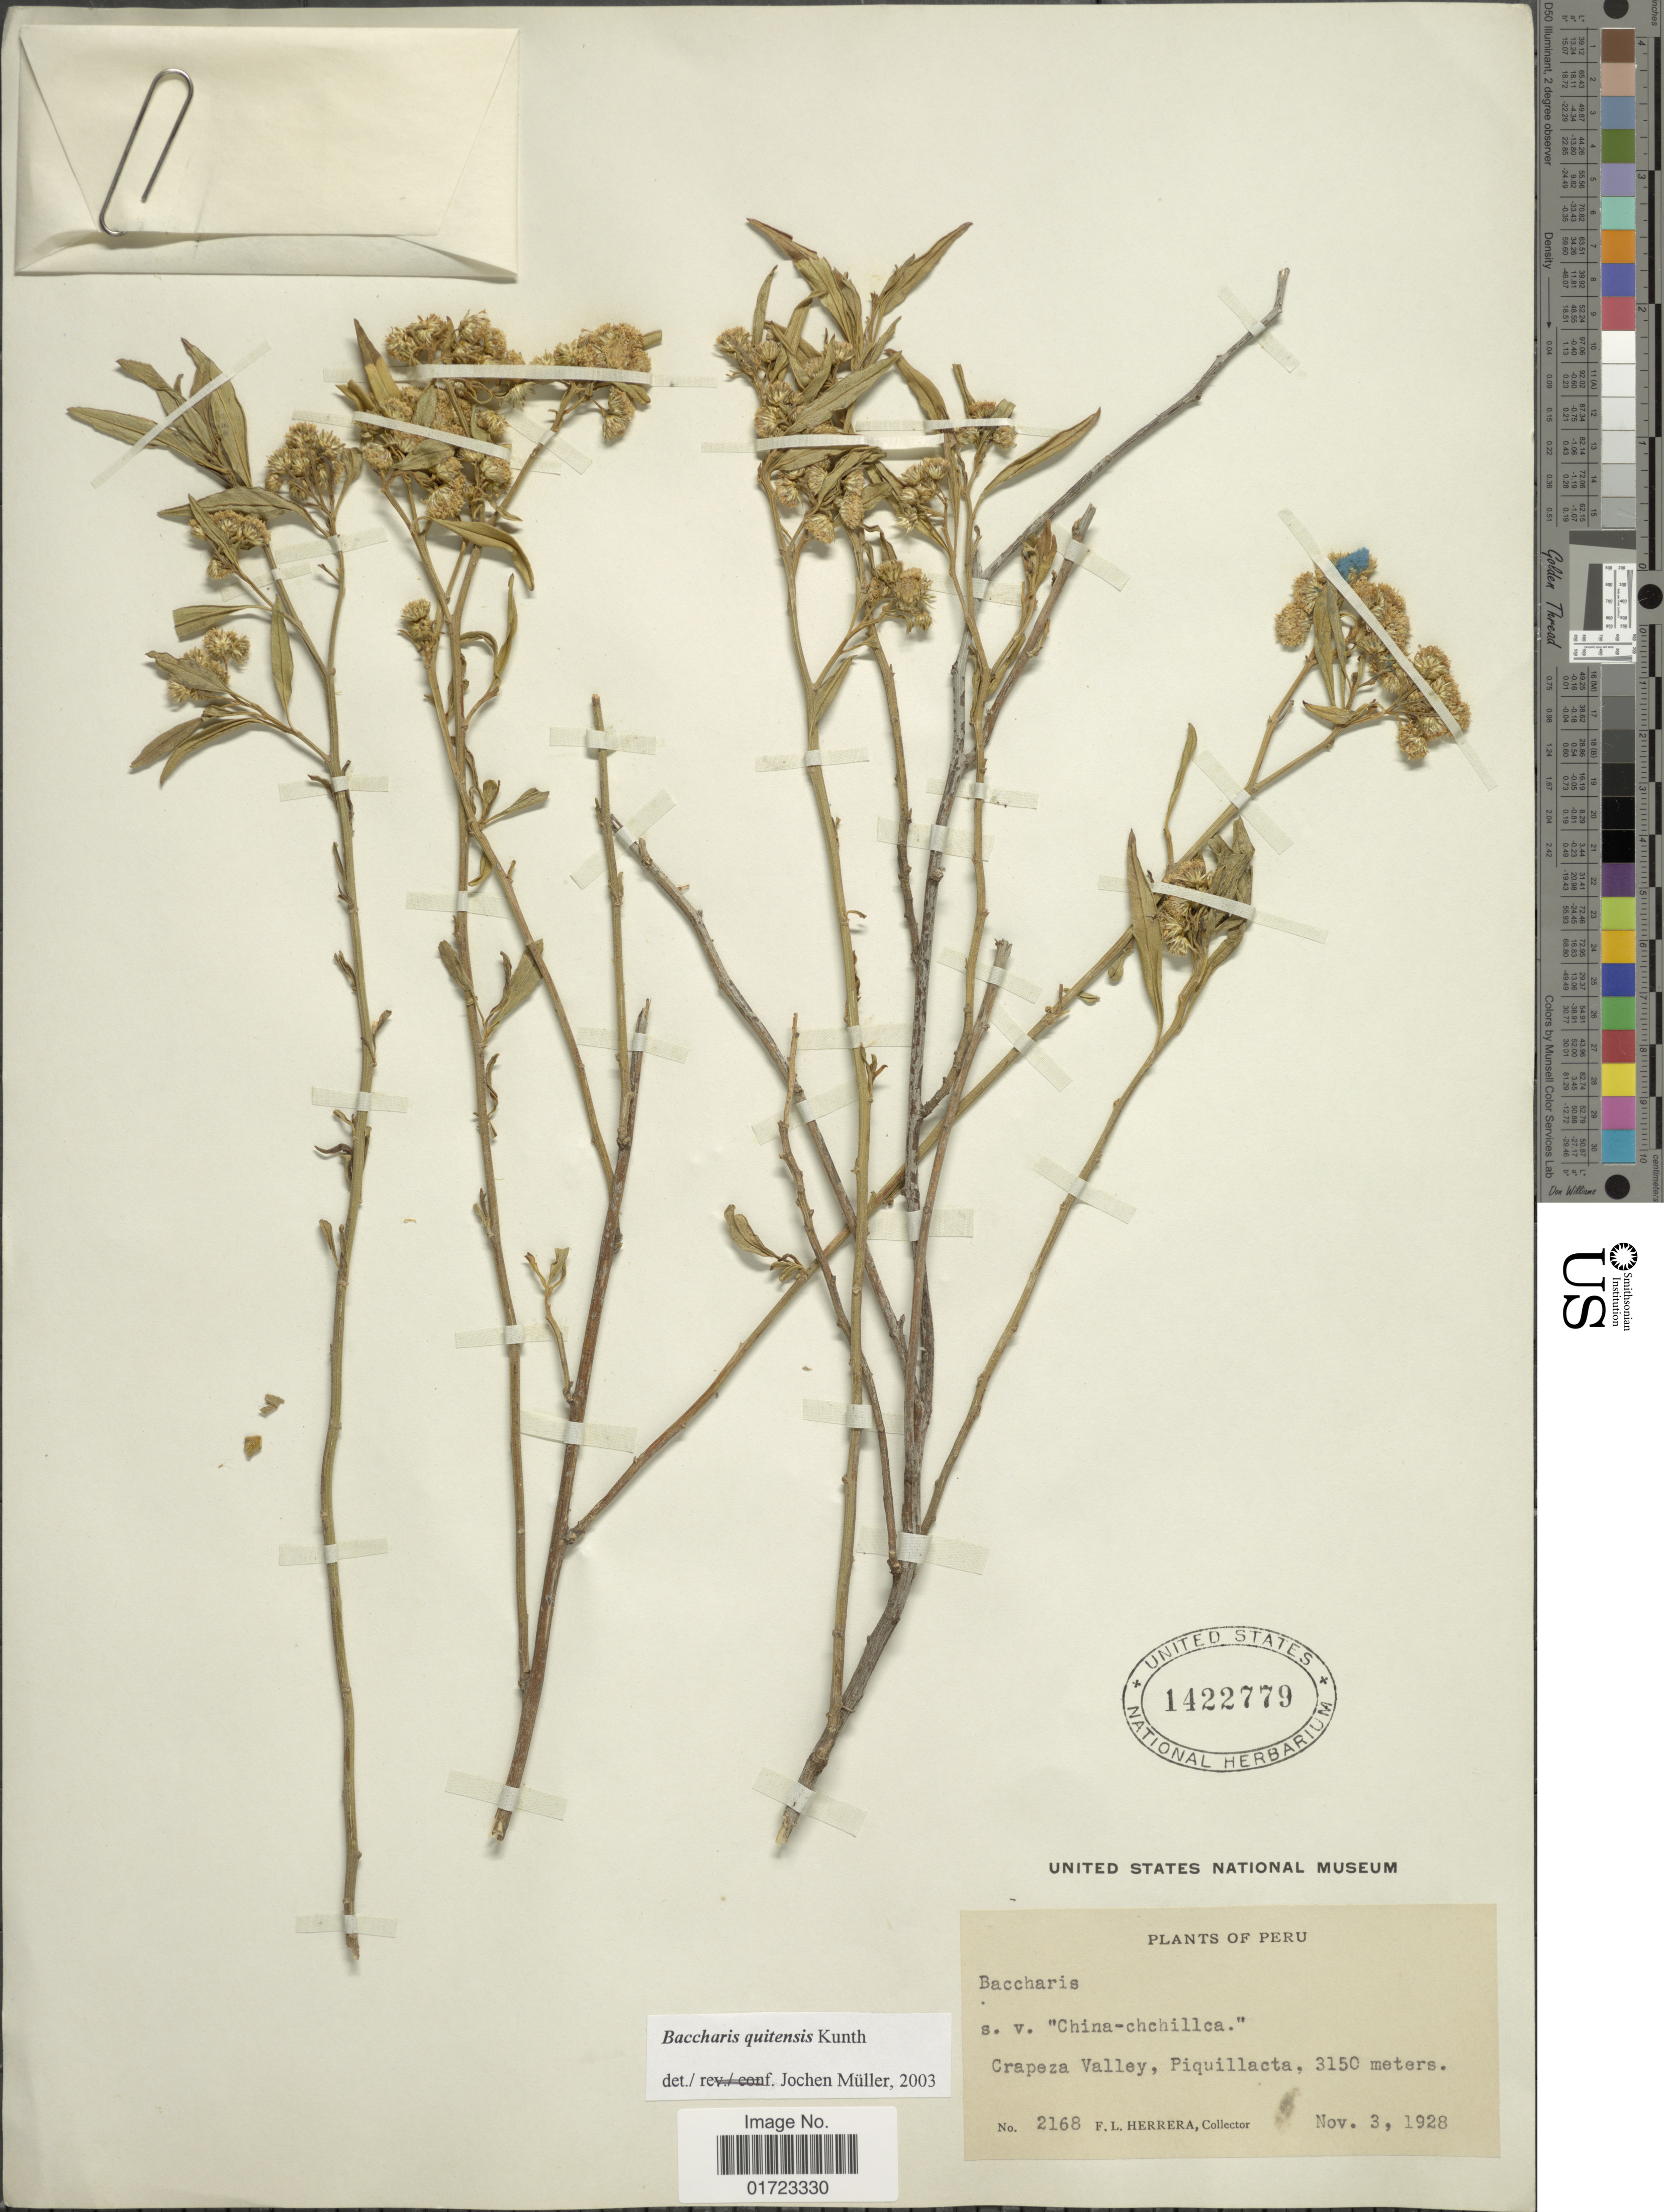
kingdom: Plantae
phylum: Tracheophyta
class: Magnoliopsida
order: Asterales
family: Asteraceae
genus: Baccharis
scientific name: Baccharis quitensis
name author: Kunth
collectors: F. L. Herrera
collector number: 2168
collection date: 1928-11-03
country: Peru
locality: Crapeza Valley, Piquillacta.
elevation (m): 3150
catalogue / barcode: US 1422779